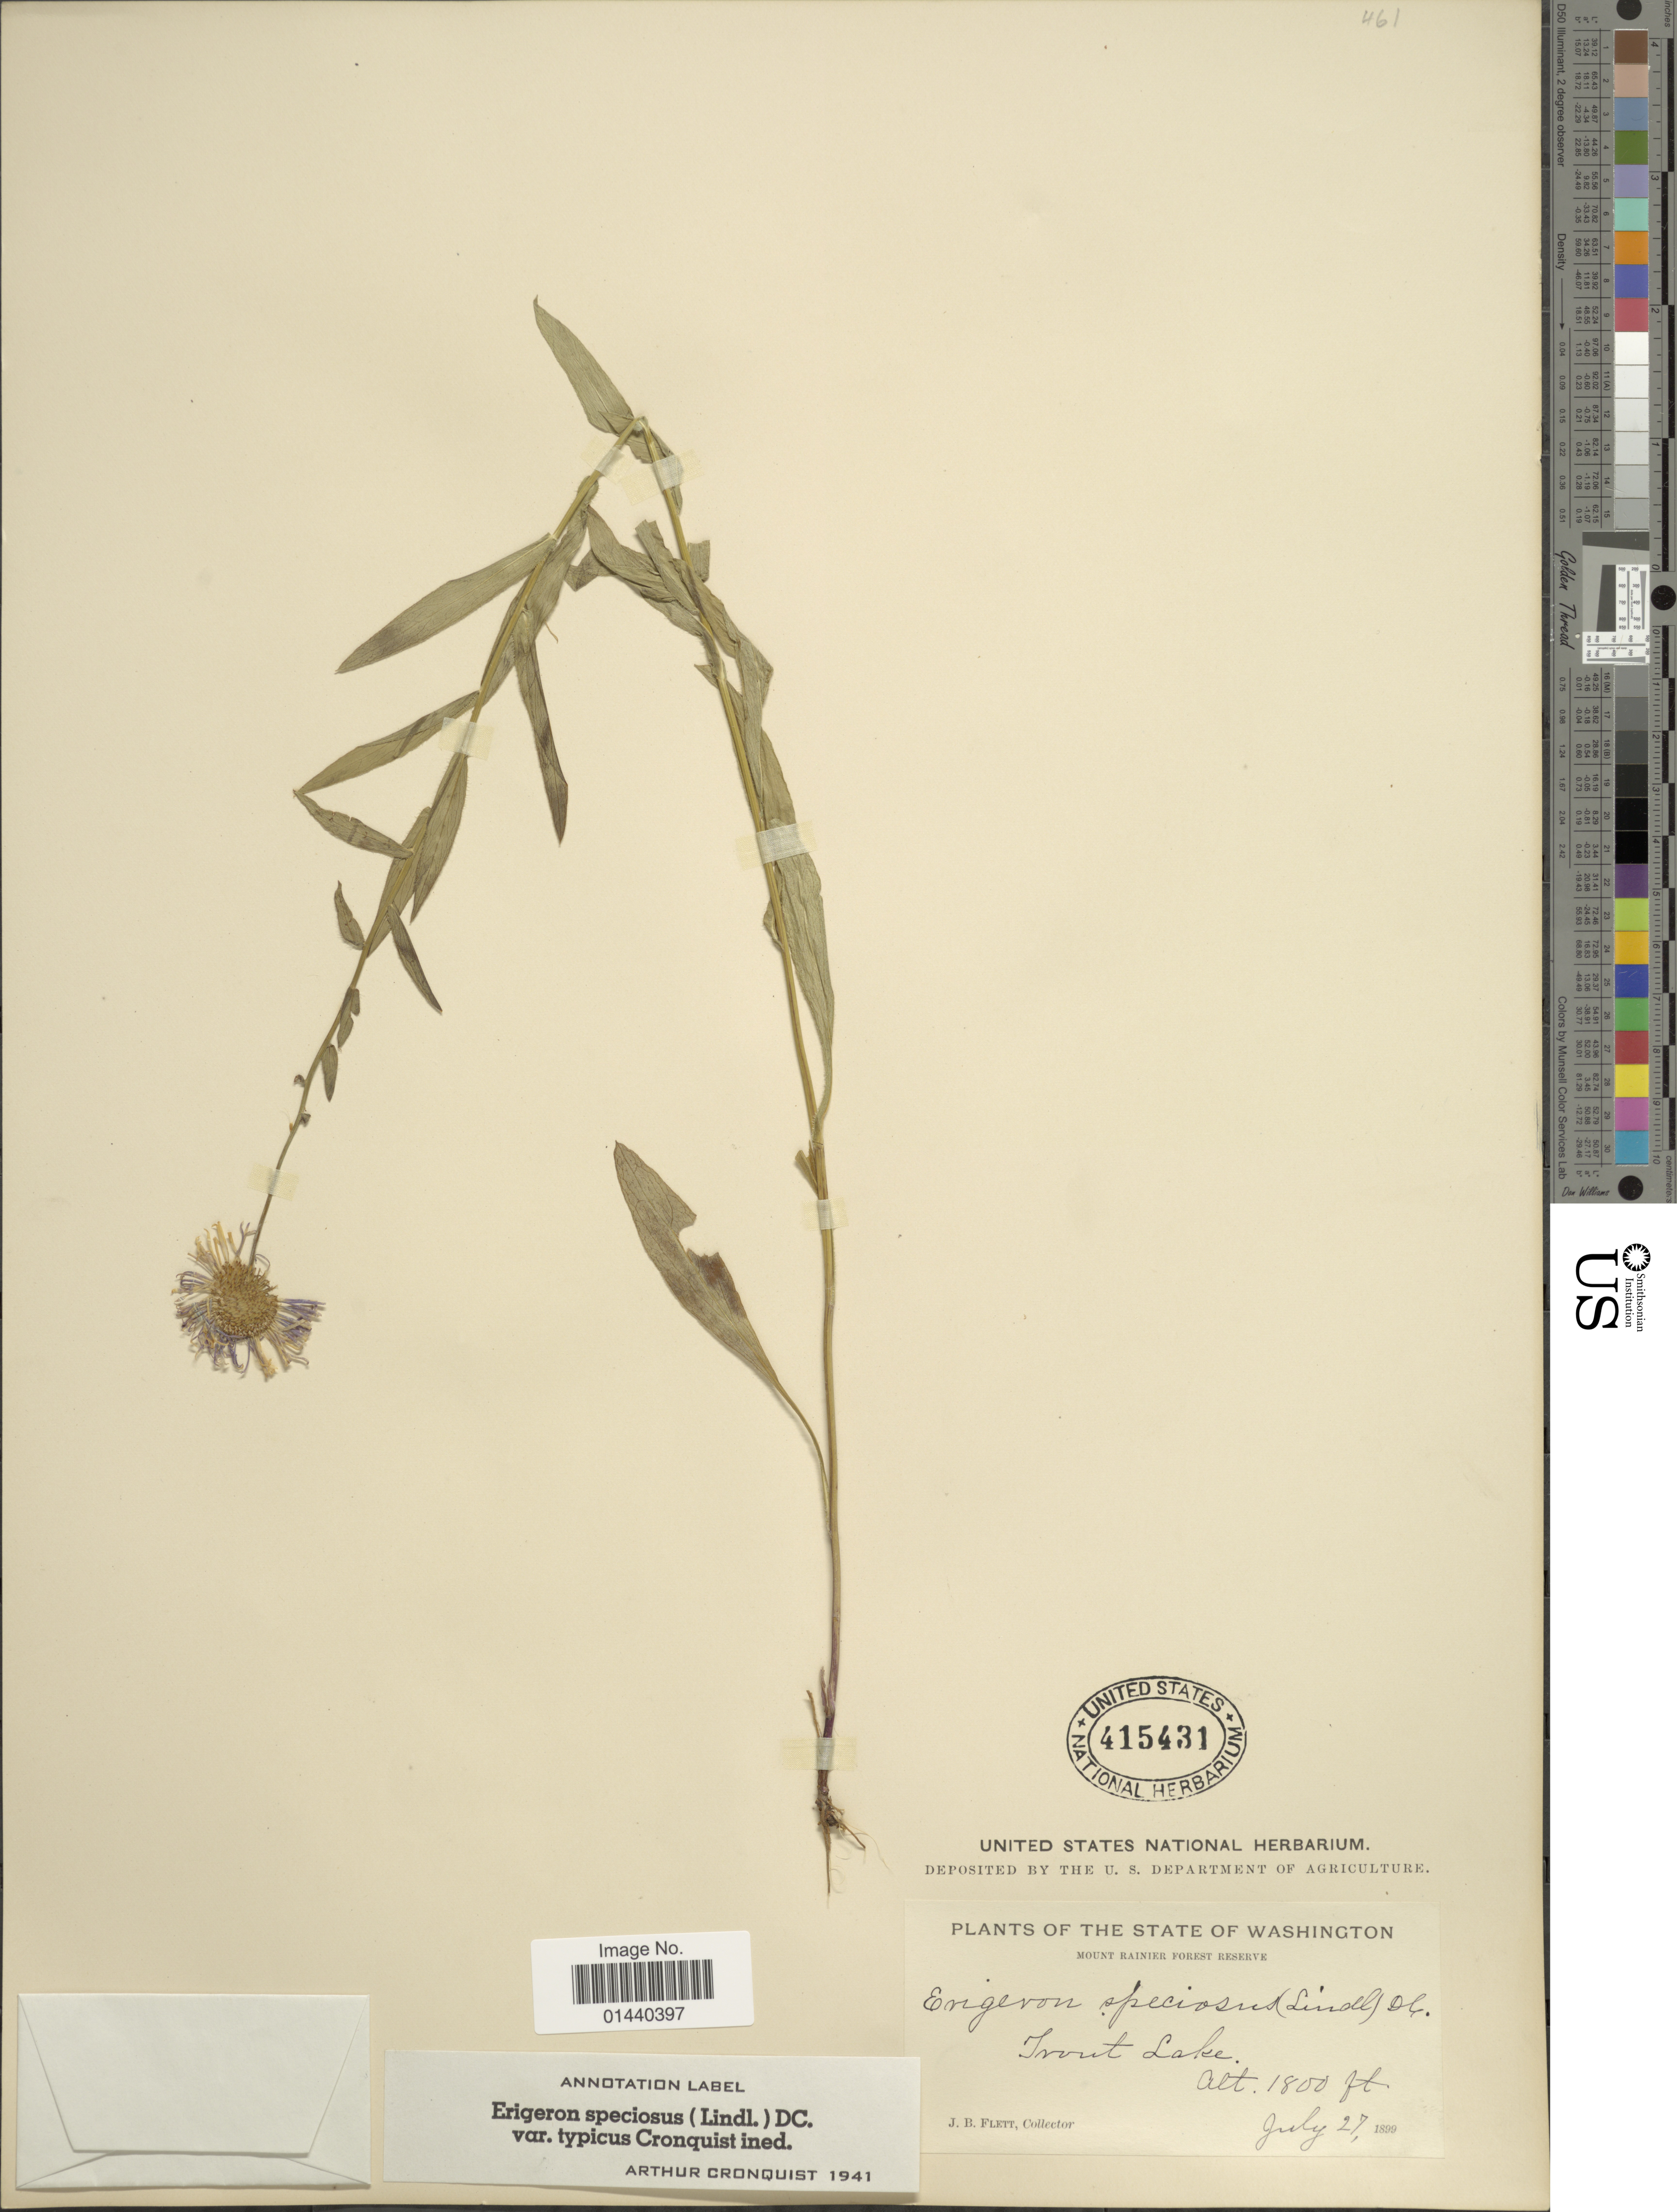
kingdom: Plantae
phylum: Tracheophyta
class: Magnoliopsida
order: Asterales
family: Asteraceae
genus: Erigeron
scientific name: Erigeron speciosus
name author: (Lindl.) DC.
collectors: J. Flett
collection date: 1899-07-27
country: United States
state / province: Washington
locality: Trout Lake. Mount Ranier Forest Reserve.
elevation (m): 549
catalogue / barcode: US 415431